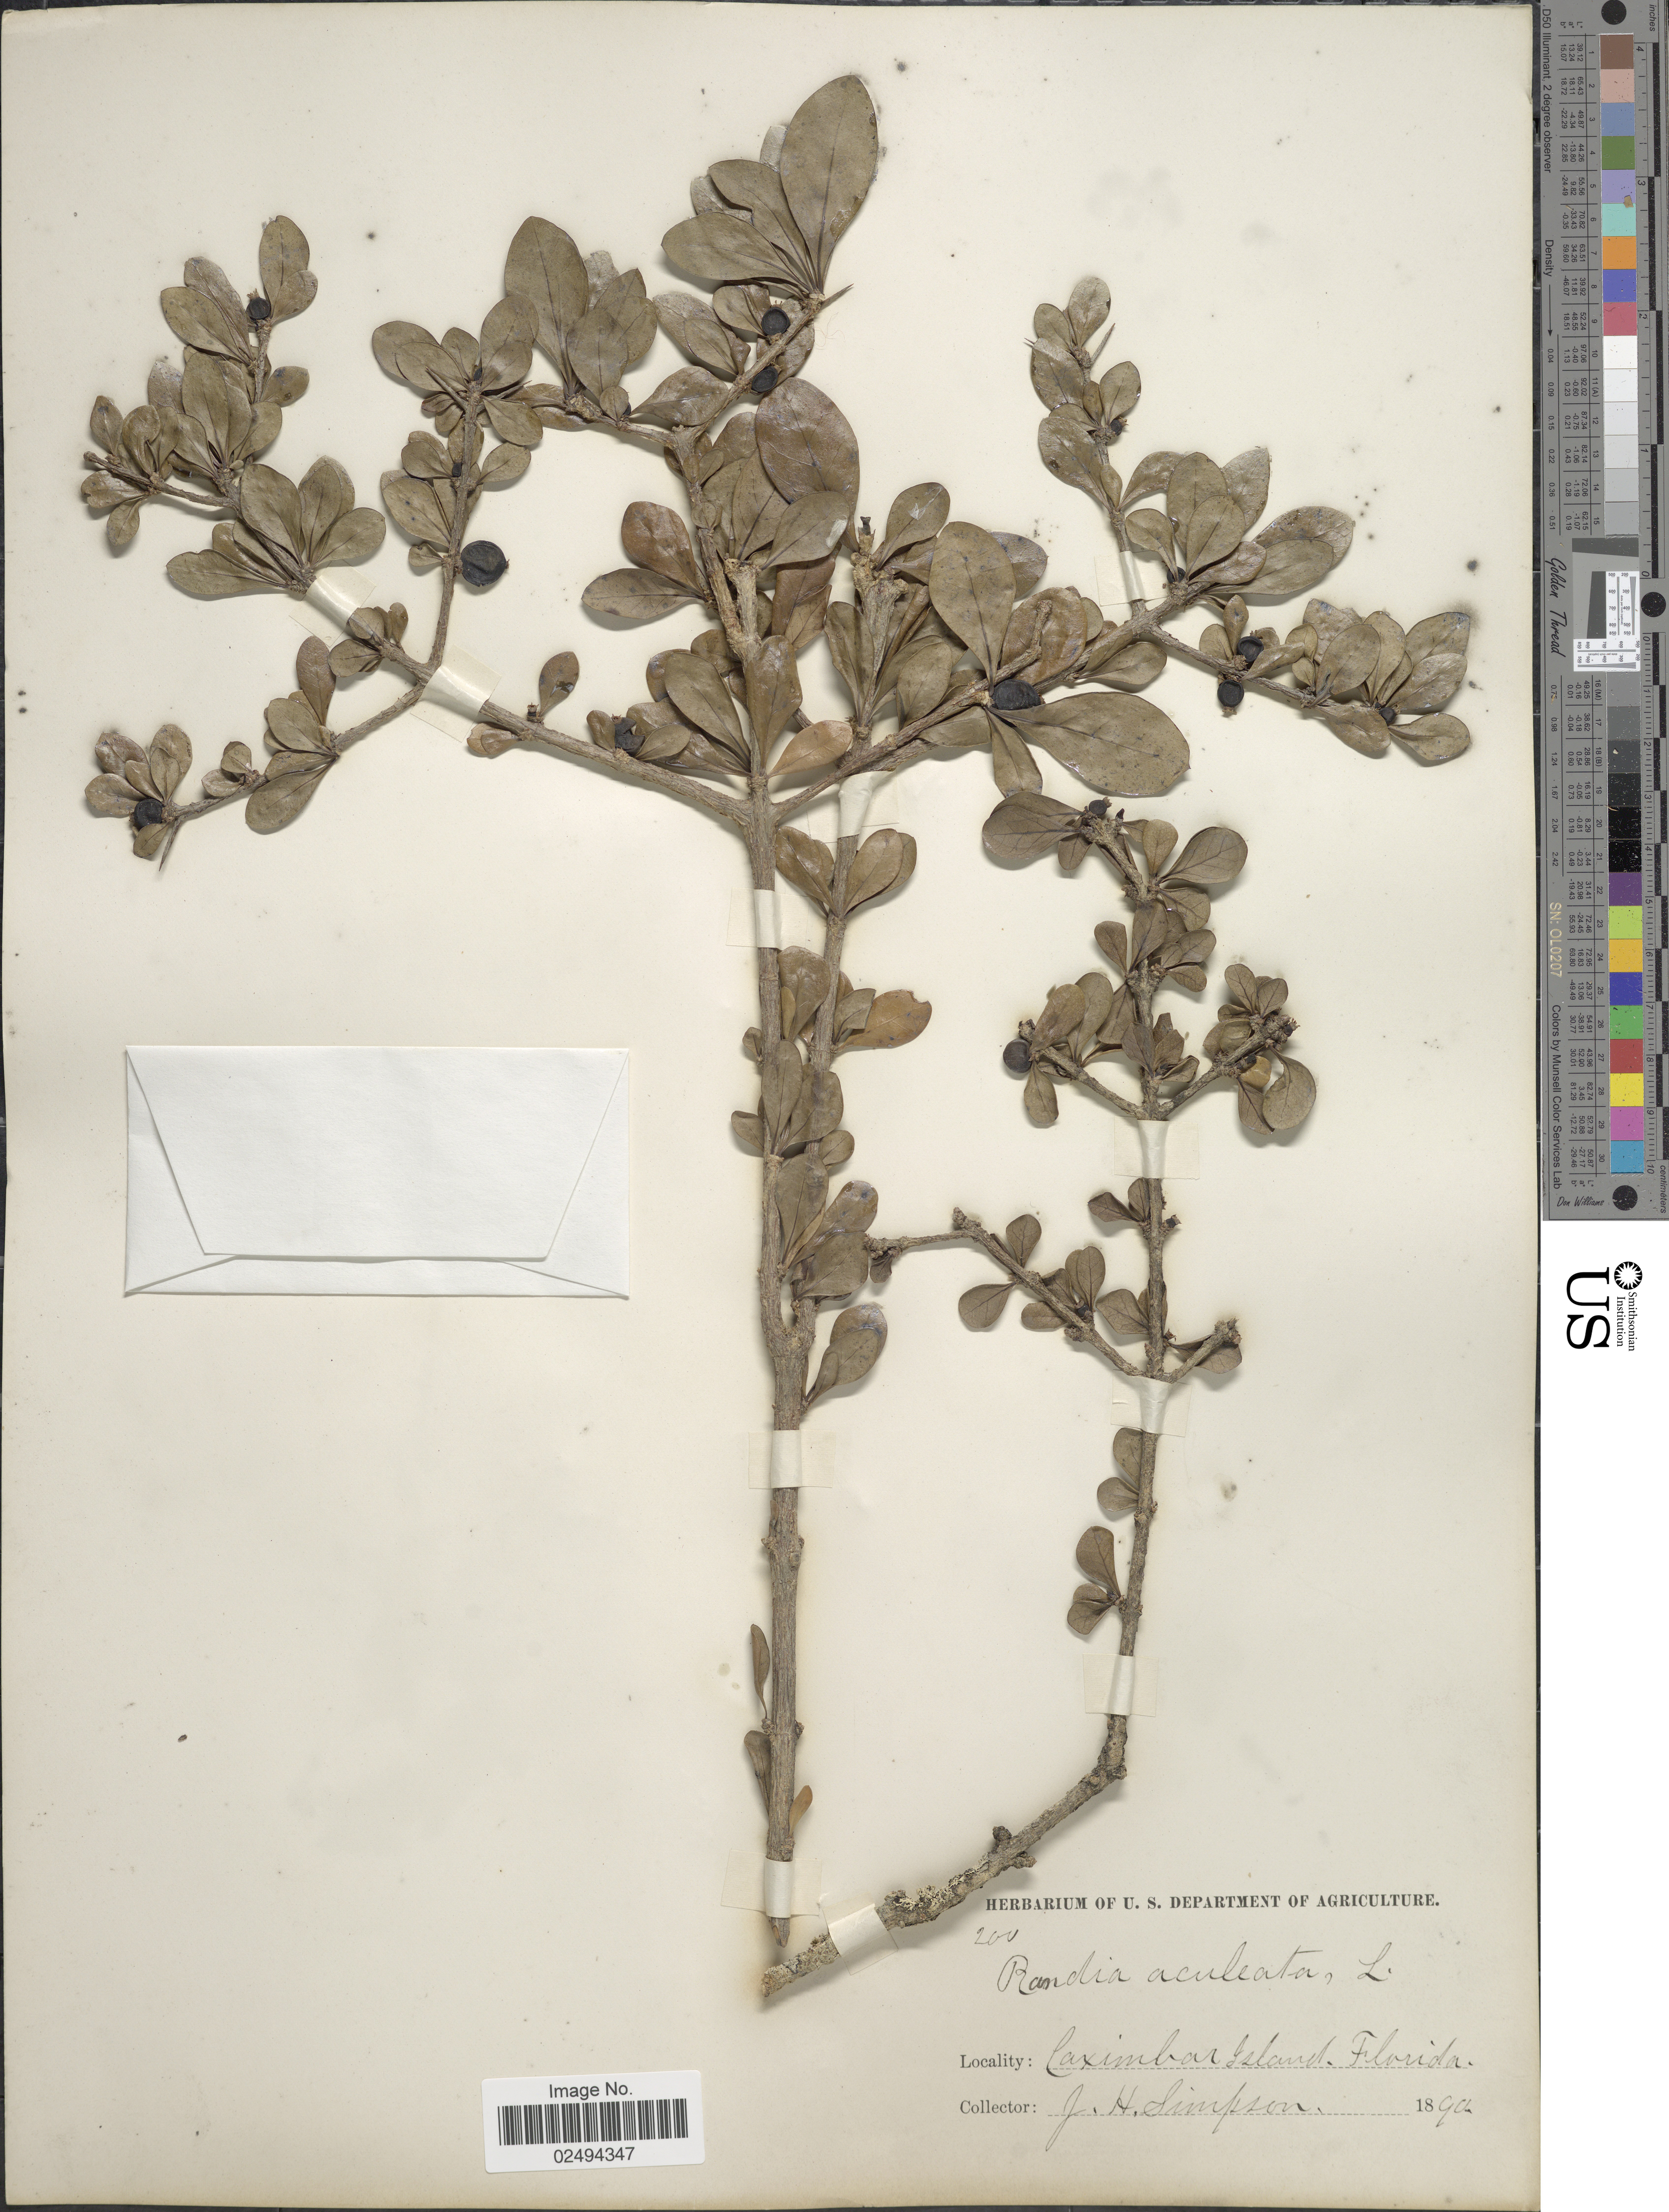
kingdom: Plantae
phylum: Tracheophyta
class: Magnoliopsida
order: Gentianales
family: Rubiaceae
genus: Randia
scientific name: Randia aculeata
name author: L.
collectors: J. H. Simpson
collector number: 200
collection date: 1890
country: United States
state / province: Florida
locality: Caximbar Island